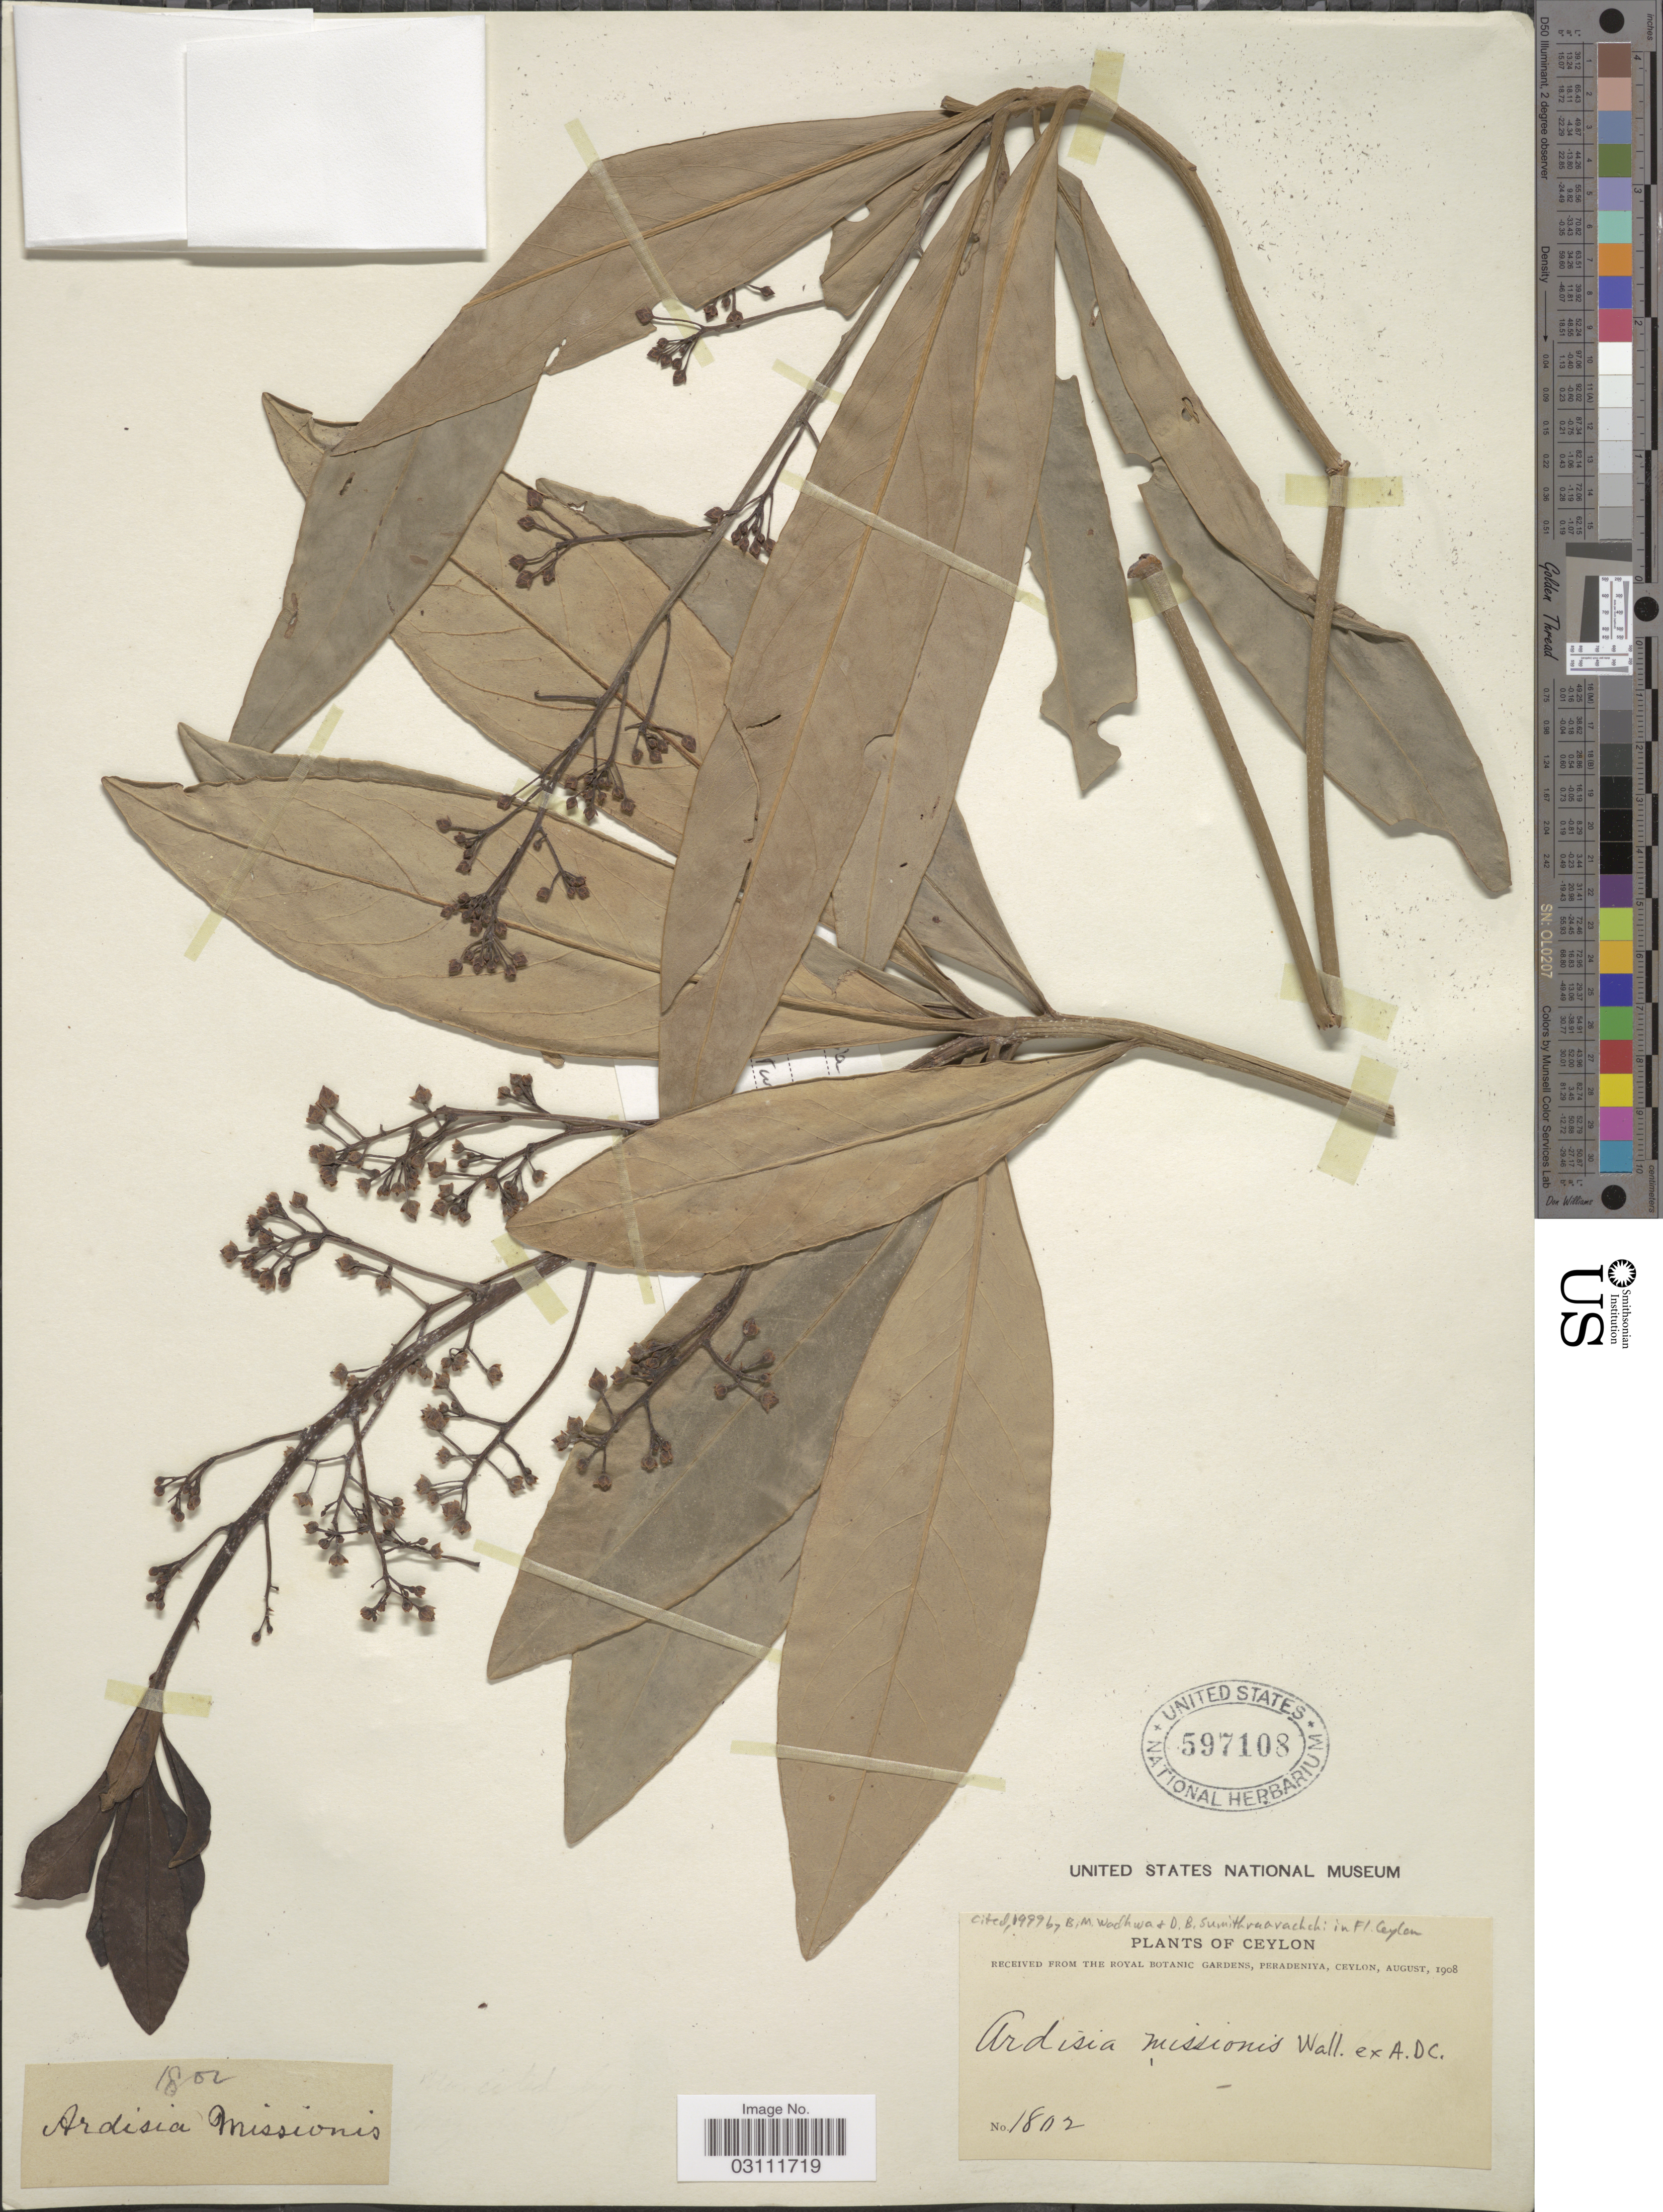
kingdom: Plantae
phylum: Tracheophyta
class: Magnoliopsida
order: Ericales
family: Primulaceae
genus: Ardisia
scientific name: Ardisia missionis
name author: Wall. ex A. DC.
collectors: P. Royal Botanic Gardens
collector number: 1802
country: Sri Lanka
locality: Ceylon.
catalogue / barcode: US 597108